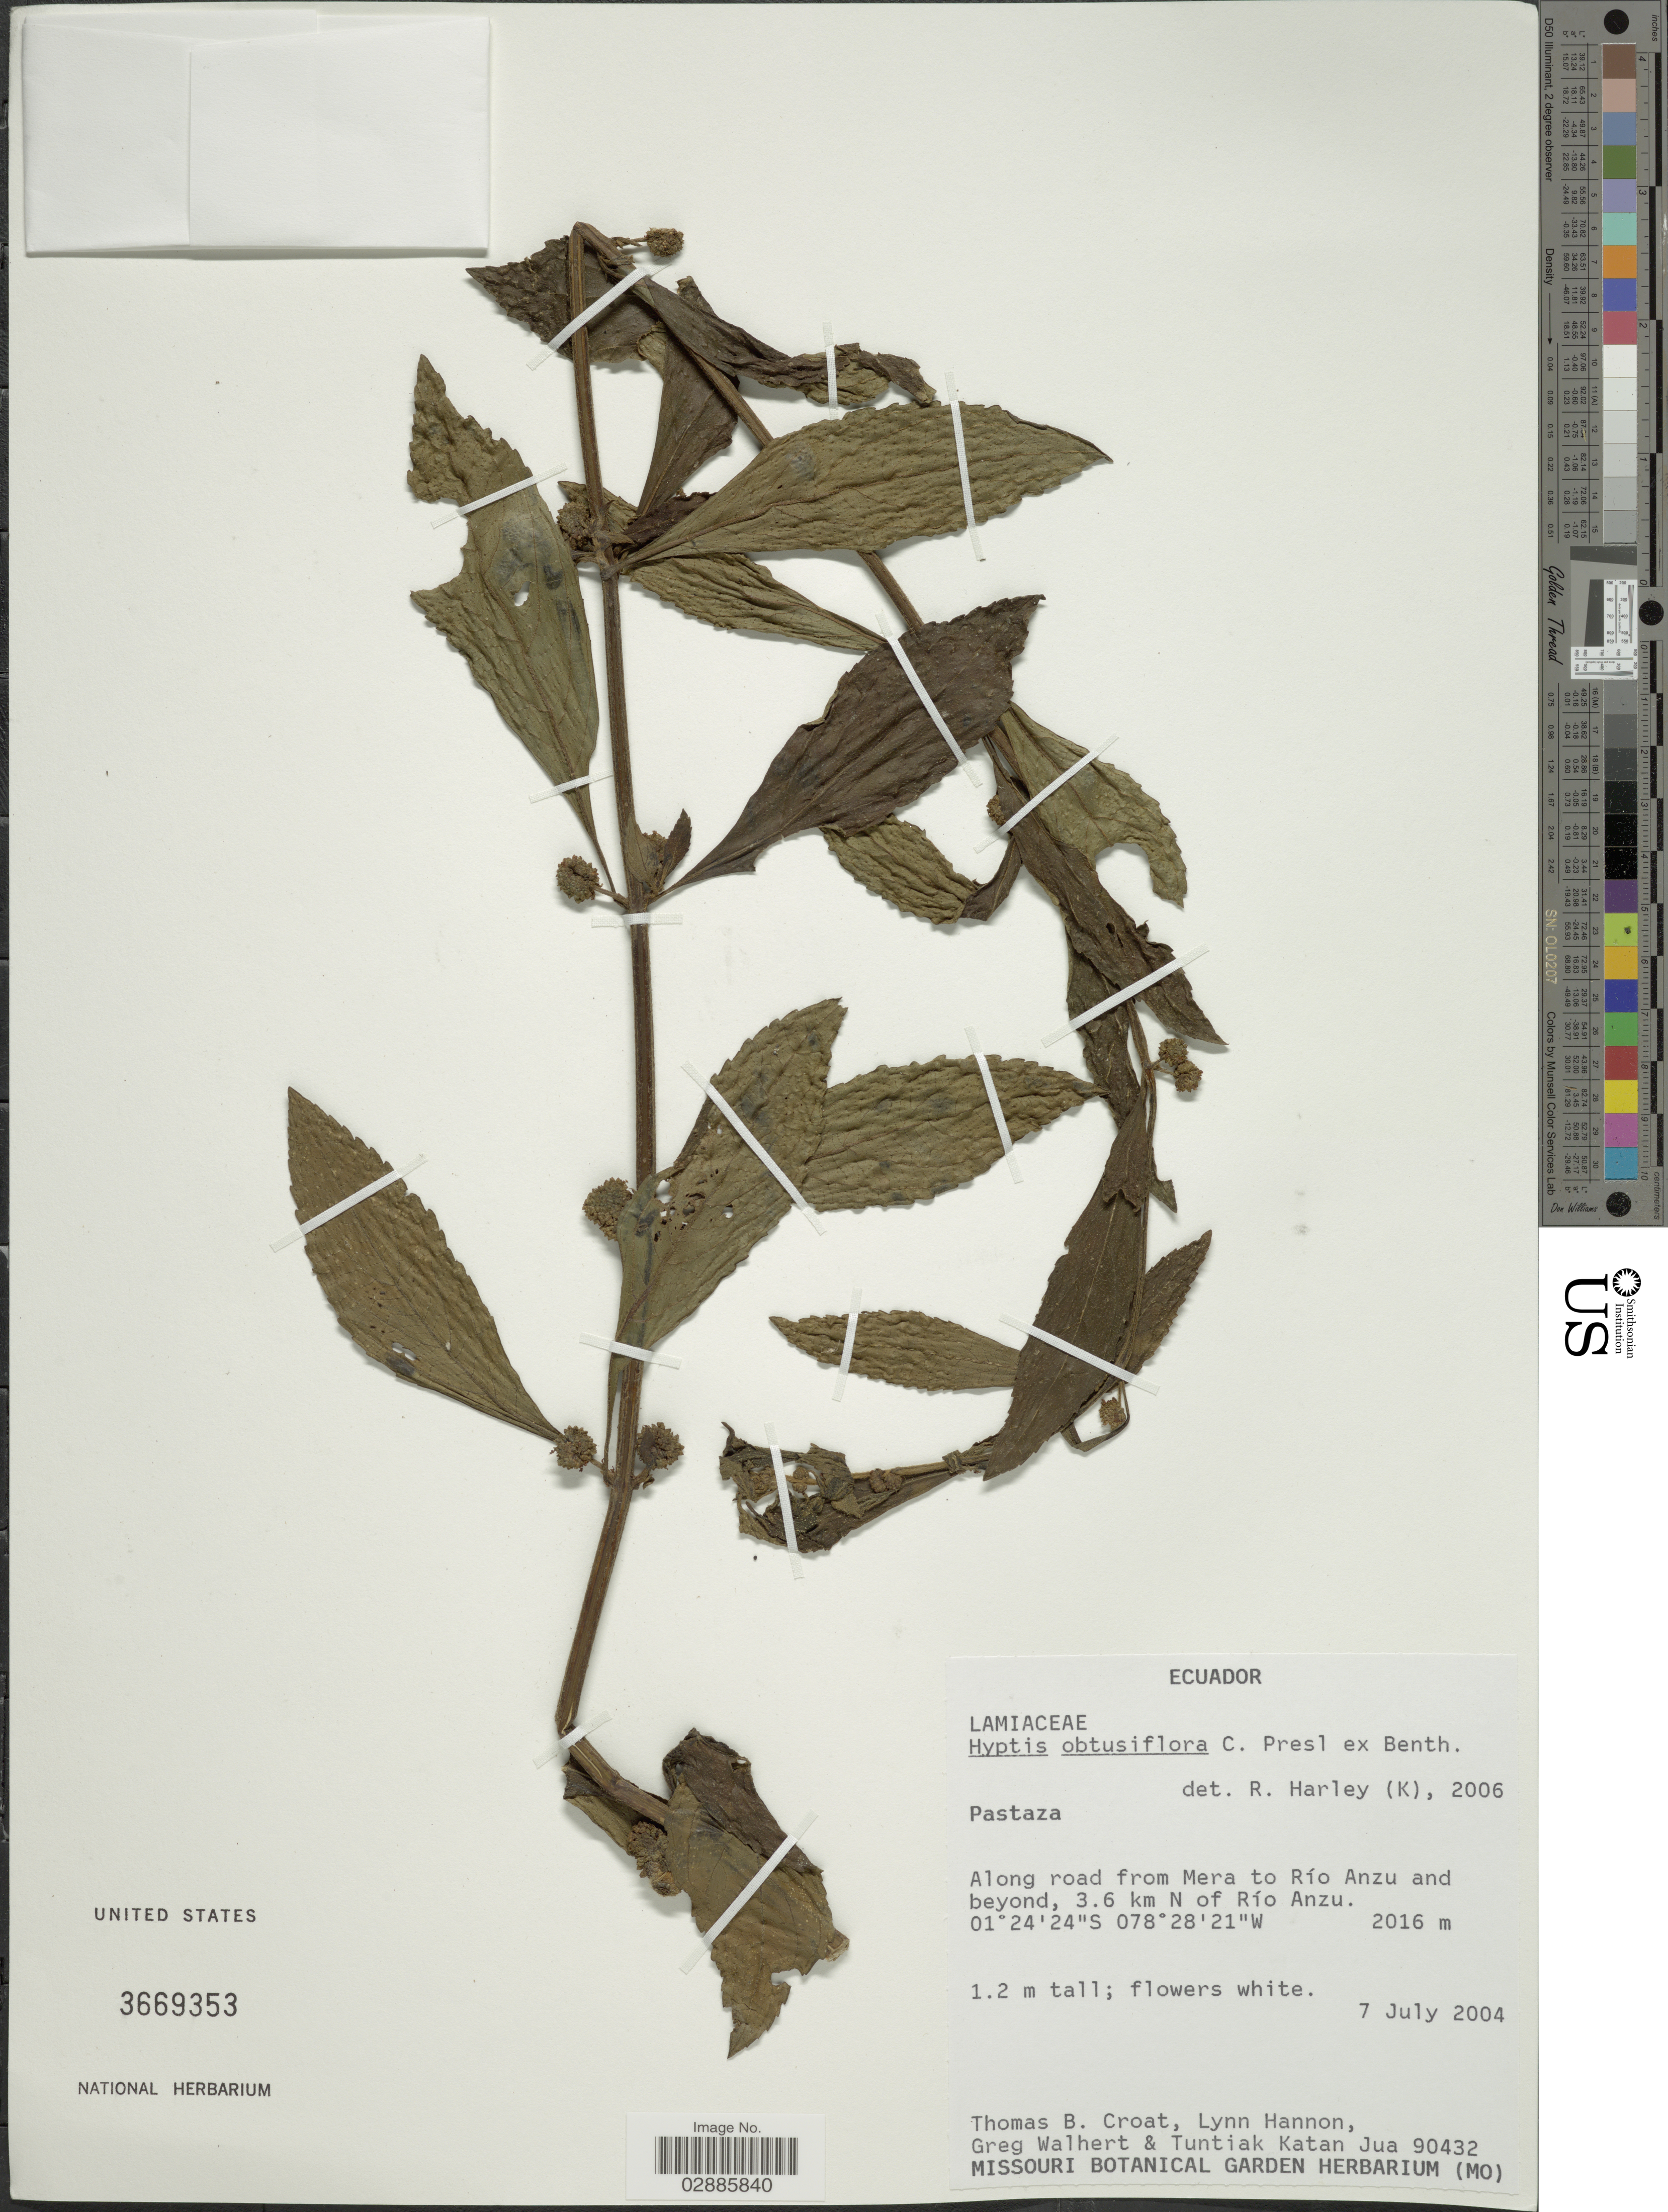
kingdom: Plantae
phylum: Tracheophyta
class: Magnoliopsida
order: Lamiales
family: Lamiaceae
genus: Hyptis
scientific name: Hyptis obtusiflora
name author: C. Presl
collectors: T. B. Croat, L. Hannon, G. Walhert & T. Katan Jua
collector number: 90432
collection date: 2004-07-07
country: Ecuador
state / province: Pastaza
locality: Along road from Mera to Río Anzu and beyond, 3.6 km N of Río Anzu.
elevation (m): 2016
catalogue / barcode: US 3669353